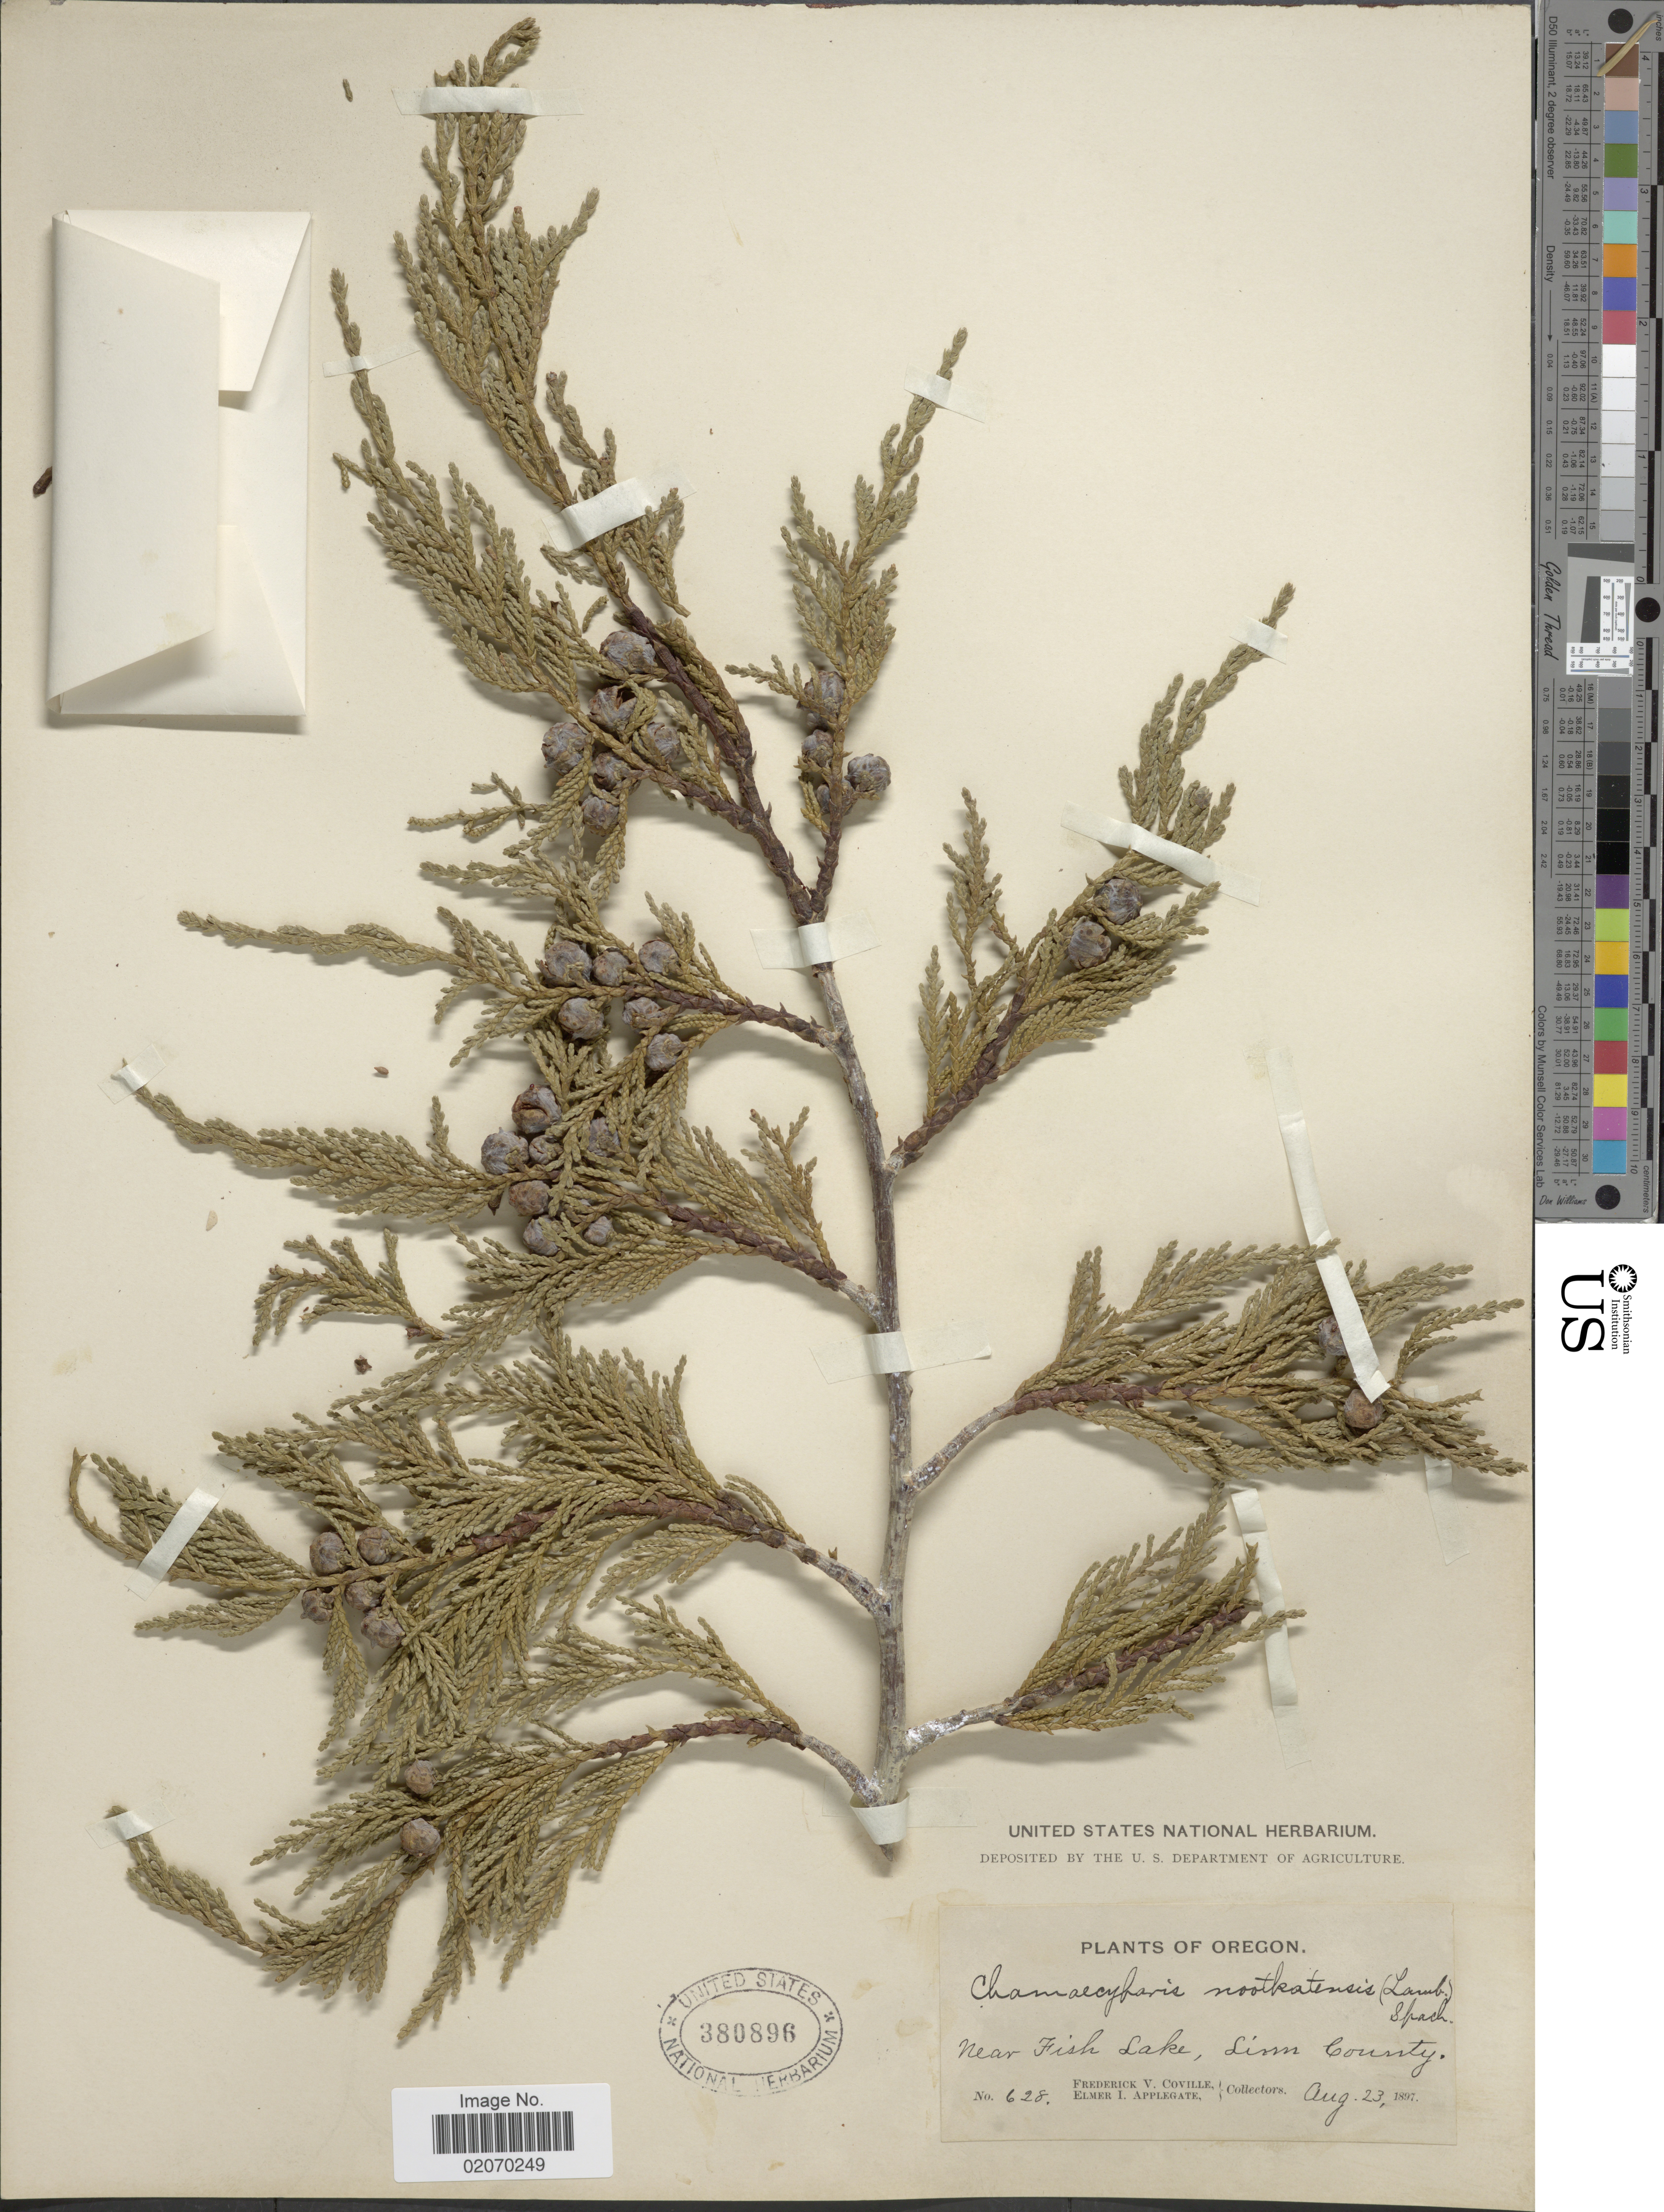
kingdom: Plantae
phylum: Tracheophyta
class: Pinopsida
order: Pinales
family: Cupressaceae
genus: Chamaecyparis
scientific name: Chamaecyparis nootkatensis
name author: (D. Don) Spach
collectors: F. V. Coville & E. I. Applegate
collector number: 628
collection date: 1897-08-23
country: United States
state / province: Oregon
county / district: Linn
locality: Near Fish Lake, Linn County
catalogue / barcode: US 380896